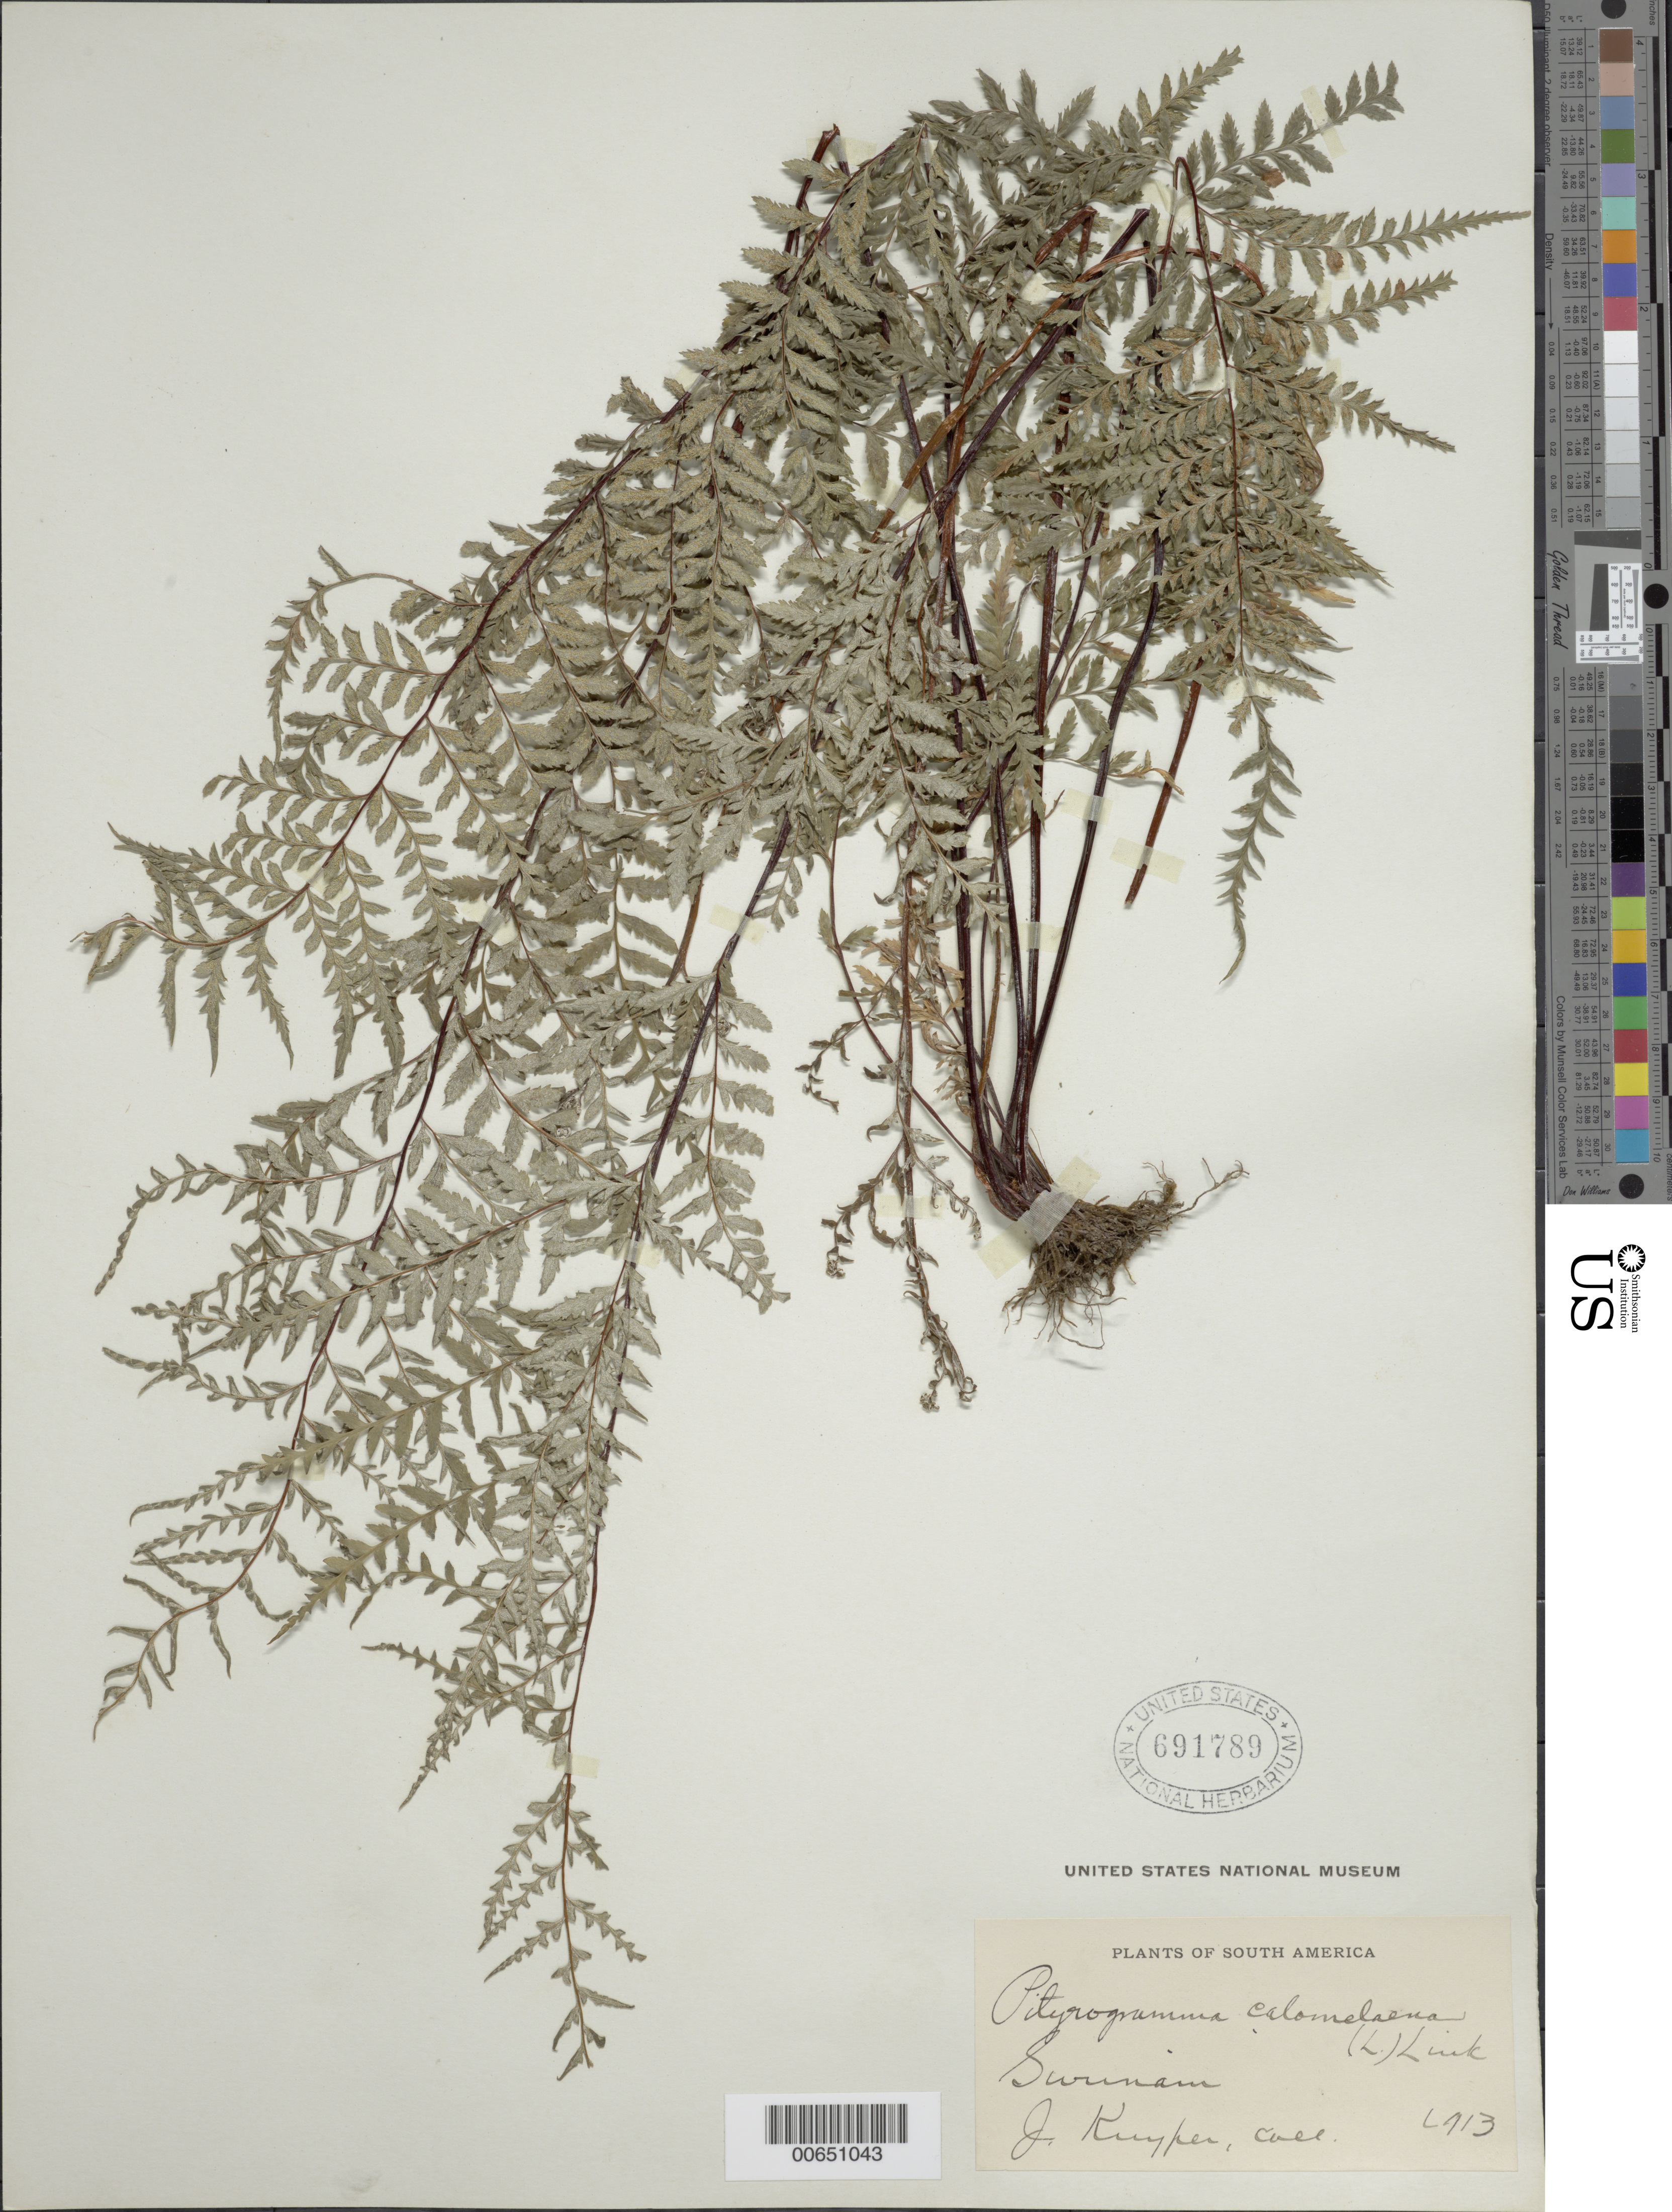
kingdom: Plantae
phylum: Tracheophyta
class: Polypodiopsida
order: Polypodiales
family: Pteridaceae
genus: Pityrogramma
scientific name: Pityrogramma calomelanos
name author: (L.) Link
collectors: J. Kuyper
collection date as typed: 1913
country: Suriname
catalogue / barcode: US 691789